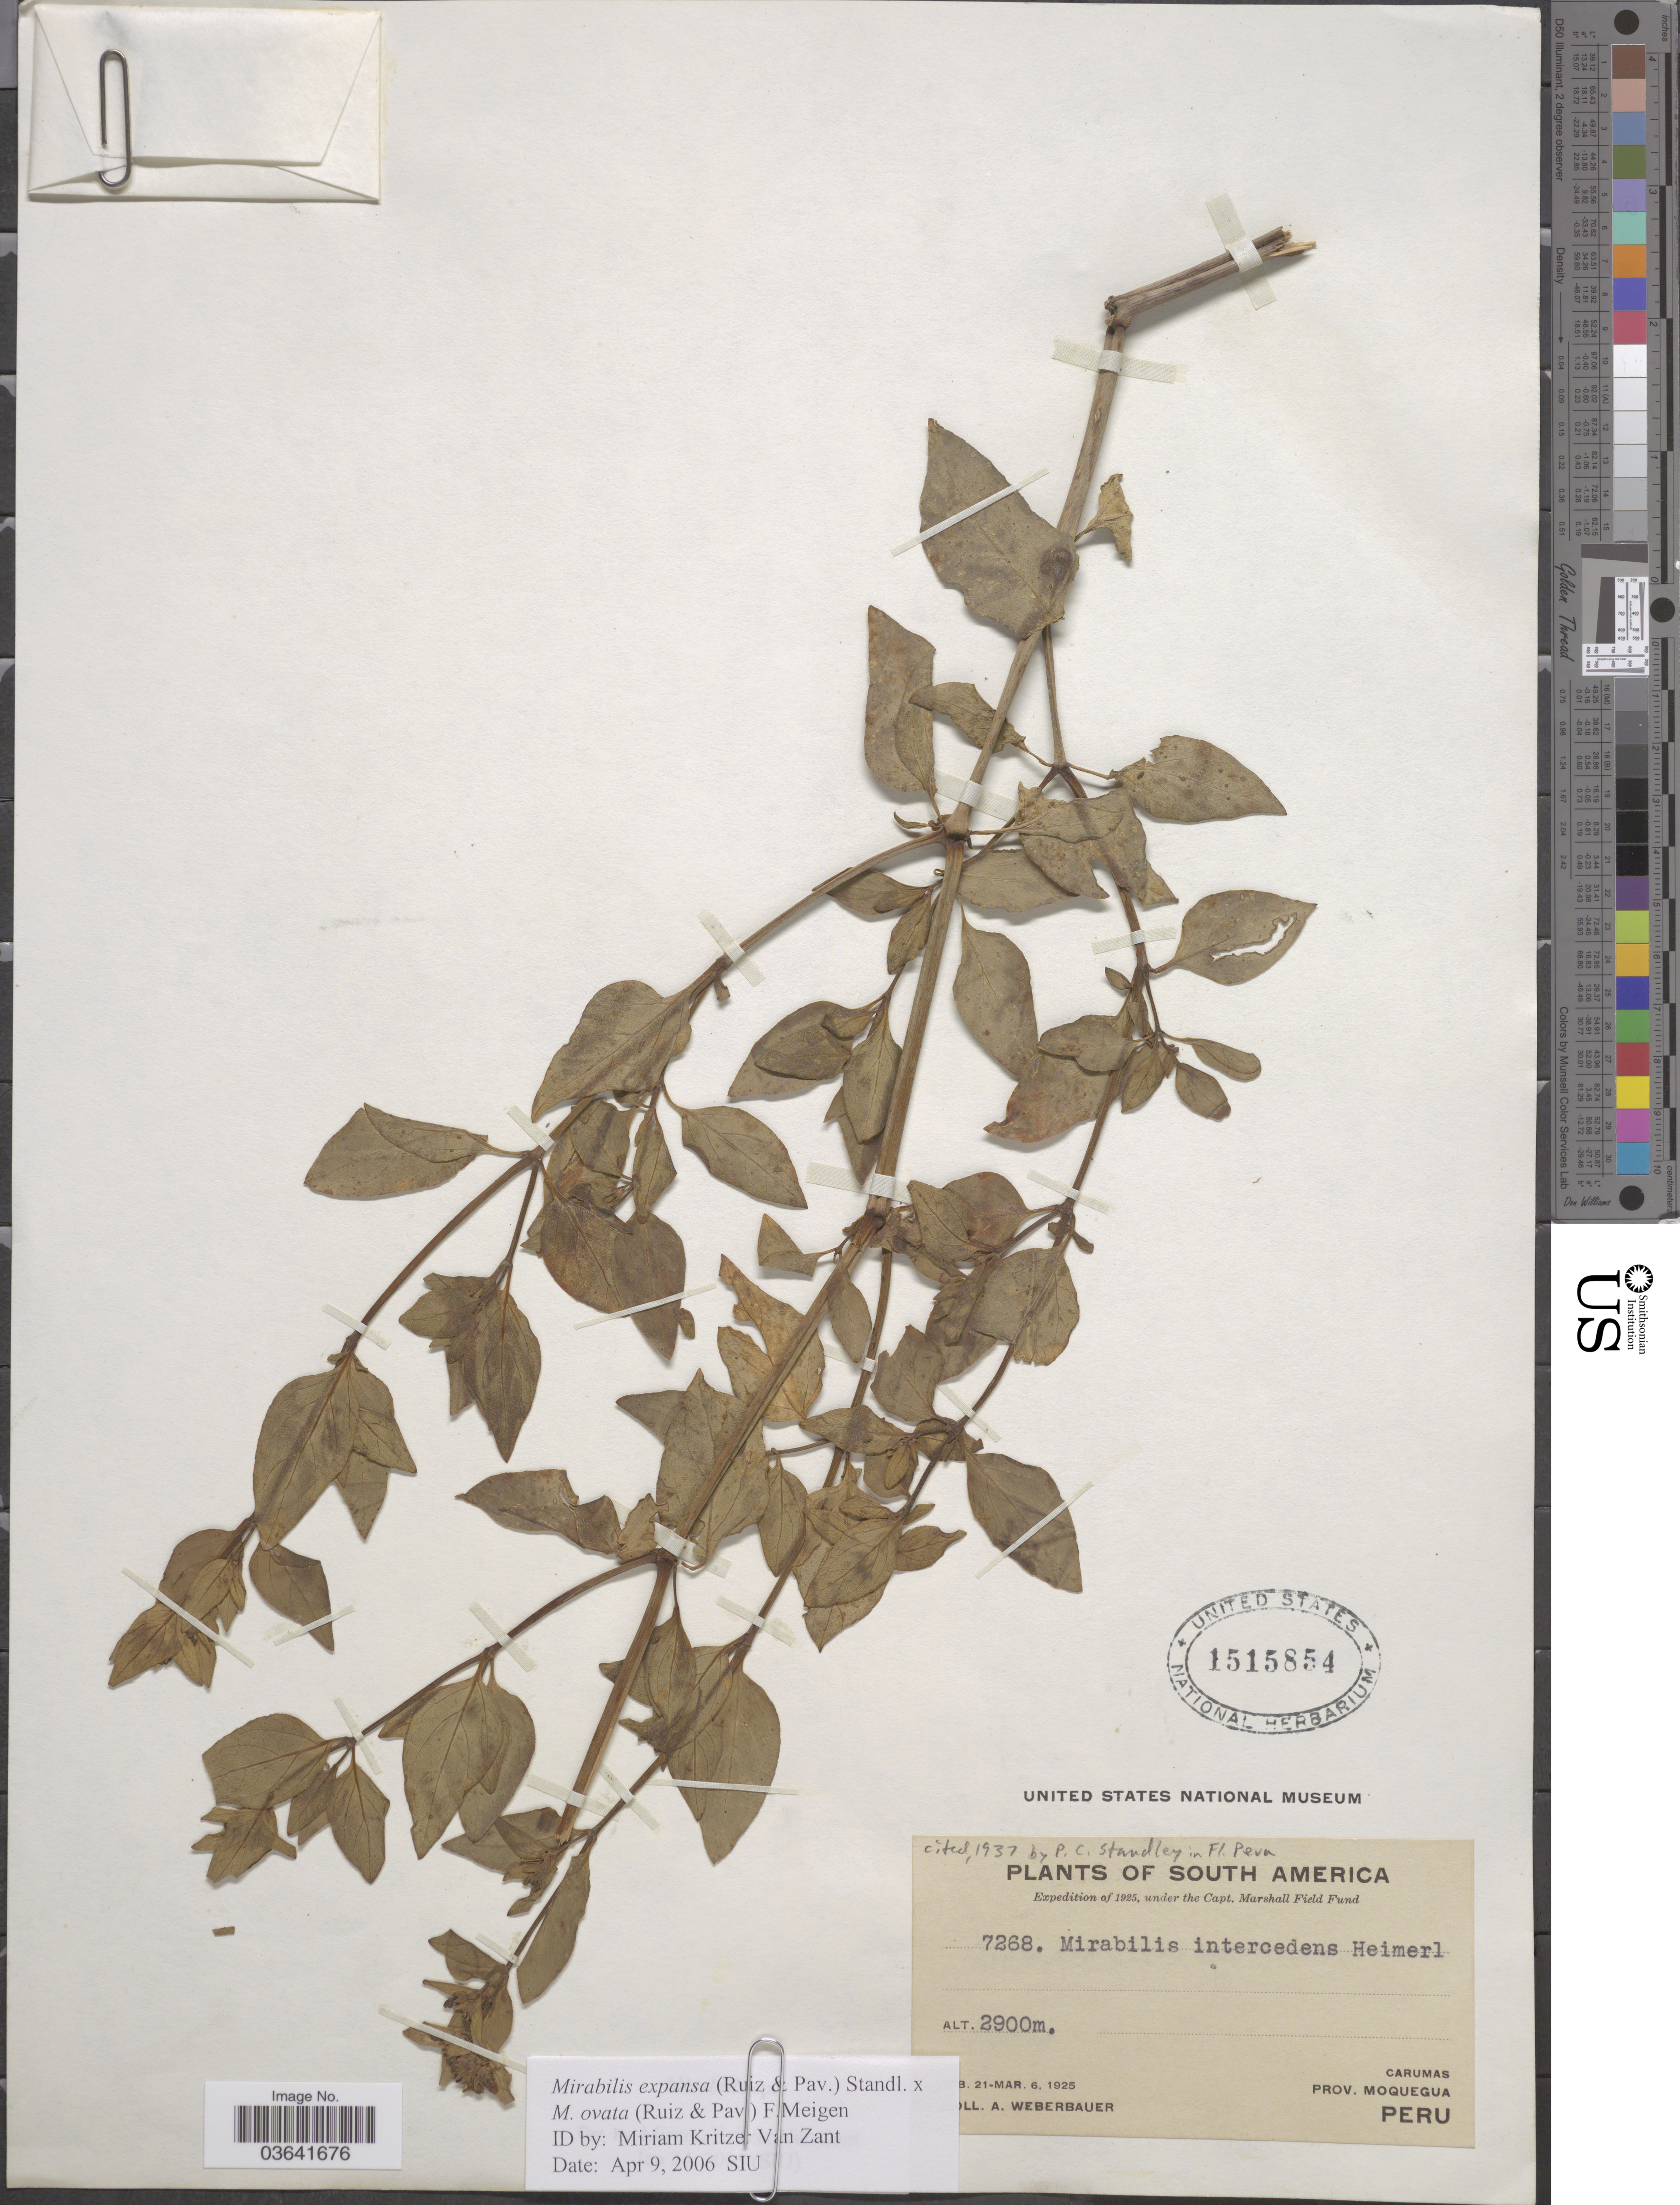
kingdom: Plantae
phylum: Tracheophyta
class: Magnoliopsida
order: Caryophyllales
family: Nyctaginaceae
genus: Mirabilis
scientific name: Mirabilis expansa x M. ovata (Ruiz & Pav.) Meigen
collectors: A. Weberbauer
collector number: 7268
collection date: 1925-02-21/1925-03-06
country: Peru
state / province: Moquegua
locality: Carumas, Prov. Moquegua.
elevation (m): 2900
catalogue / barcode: US 1515854